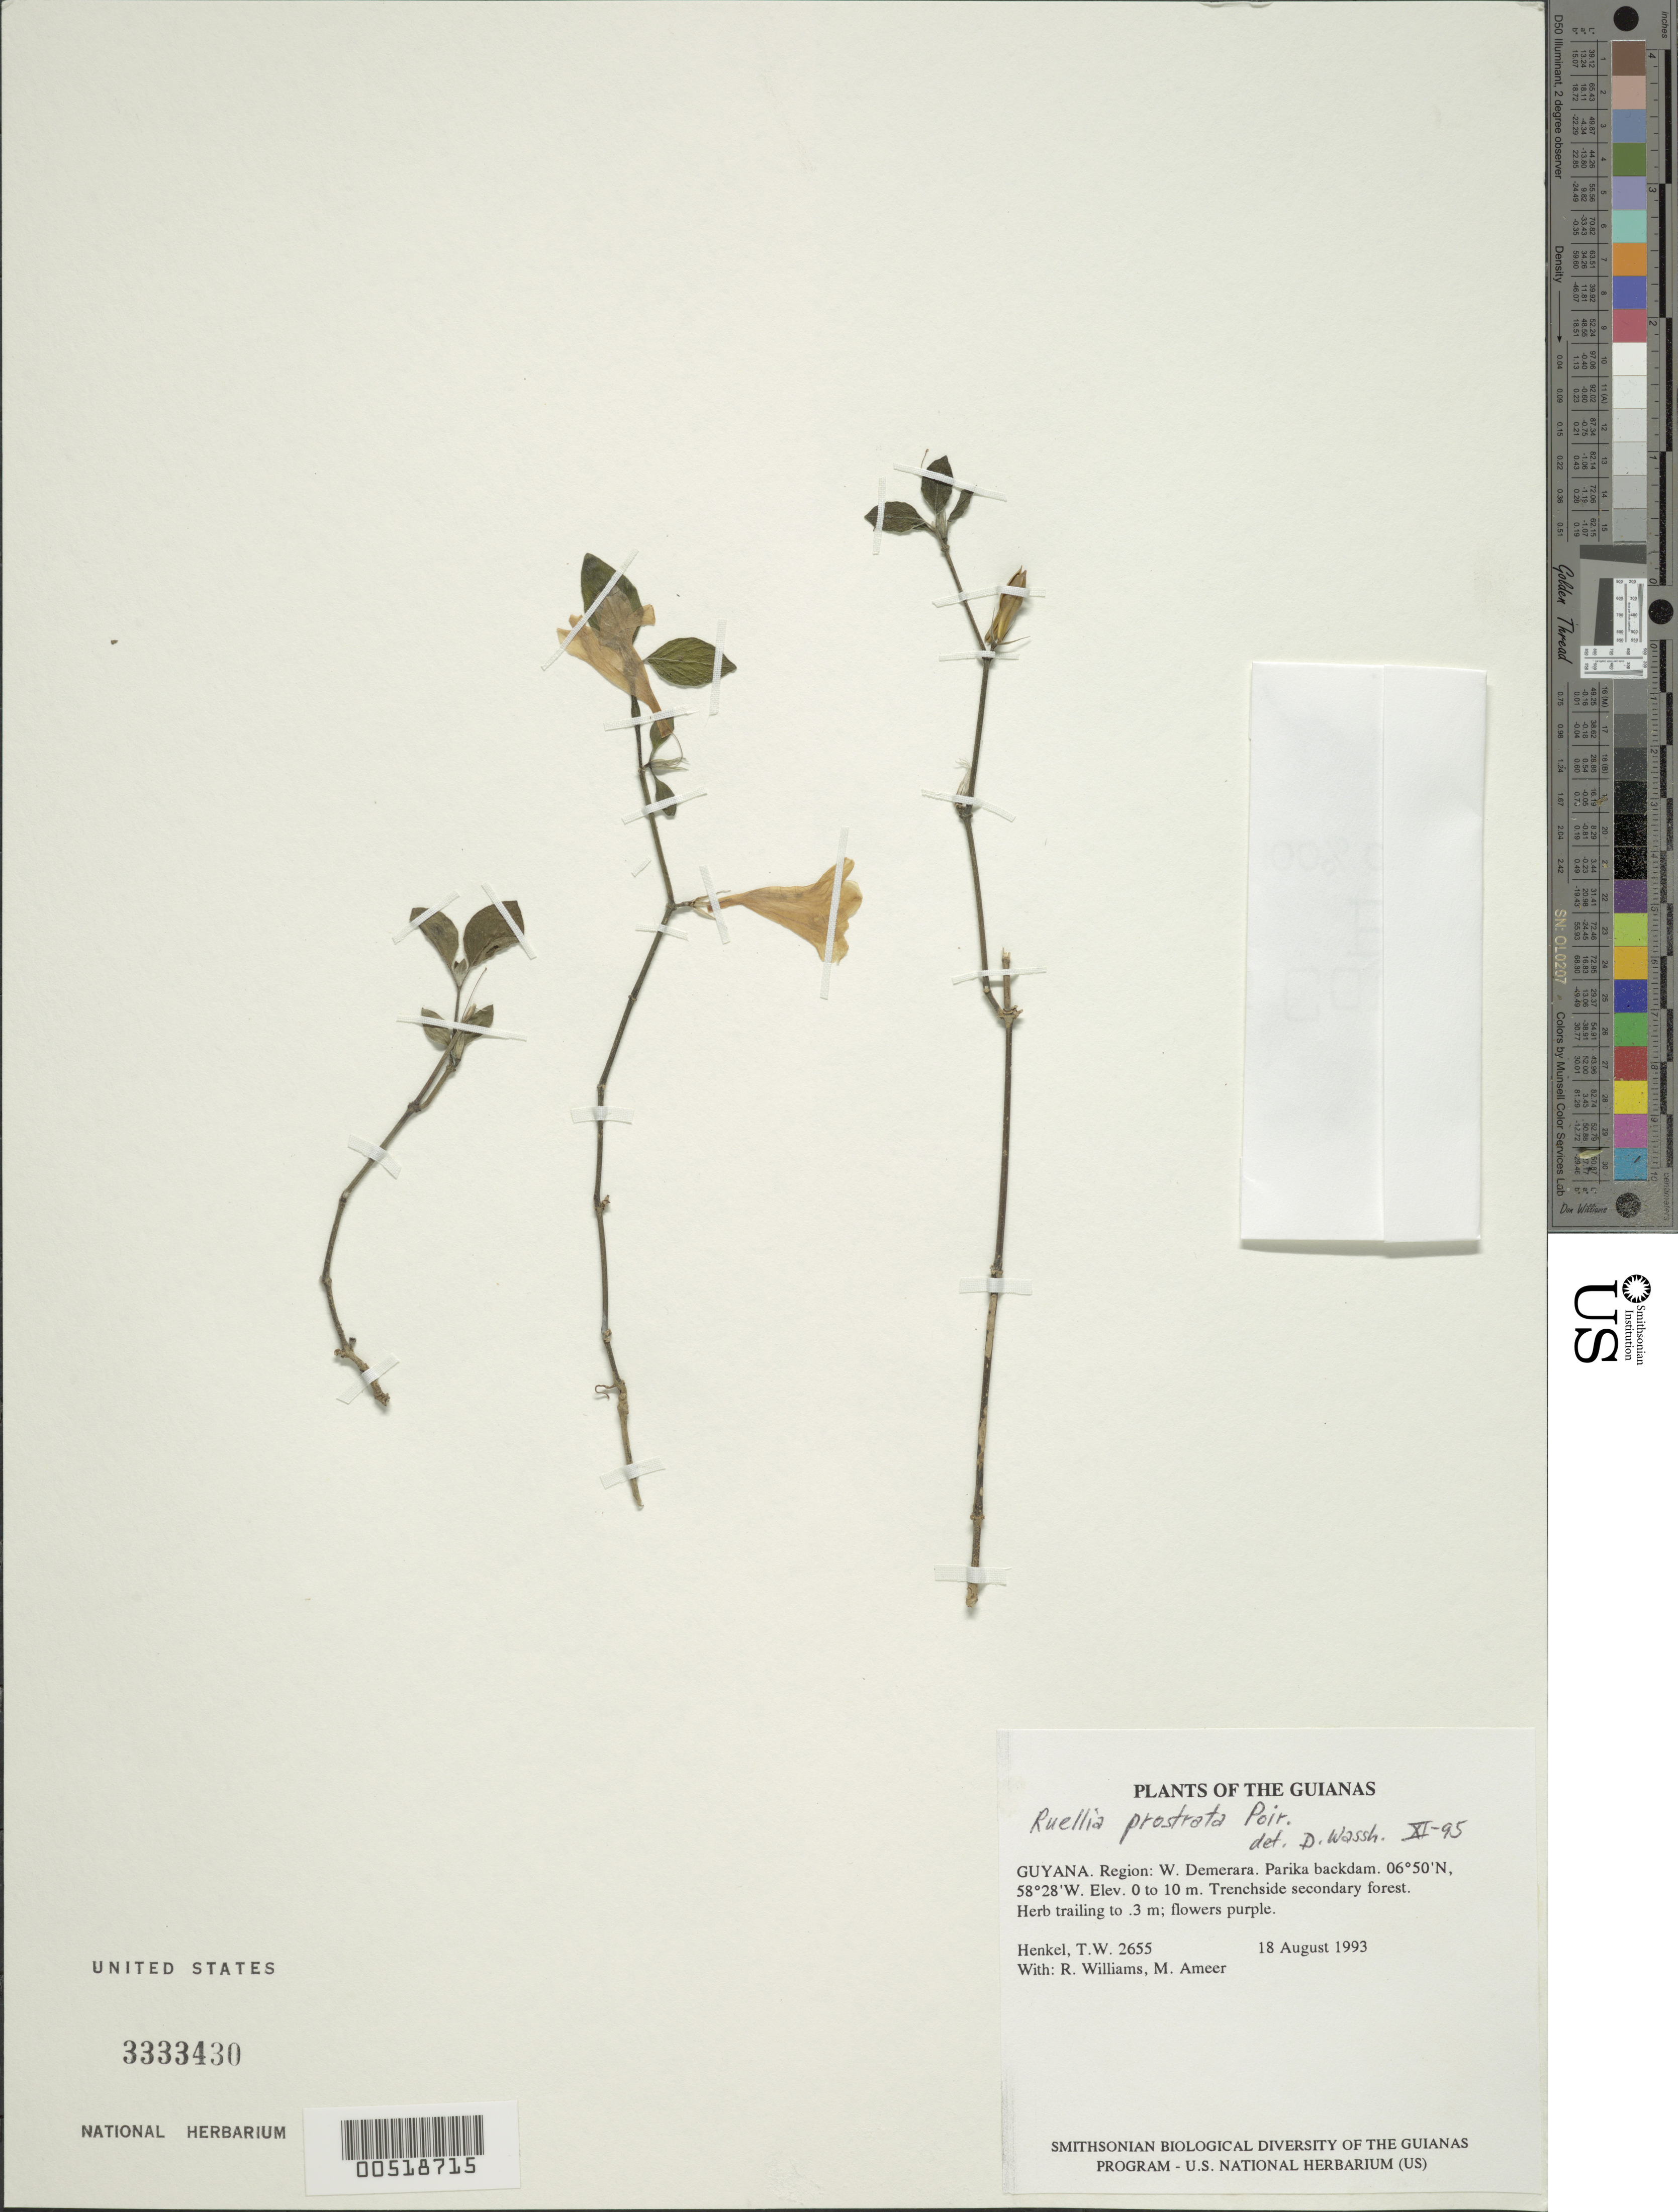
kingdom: Plantae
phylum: Tracheophyta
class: Magnoliopsida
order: Lamiales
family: Acanthaceae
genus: Ruellia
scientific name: Ruellia prostrata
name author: Poir.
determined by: Wasshausen, Dieter C., (BOT), Smithsonian Institution - National Museum of Natural History (UNITED STATES)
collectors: T. Henkel, R. Williams & M. Ameer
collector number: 2655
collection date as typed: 18 August 1993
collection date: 1993-08-18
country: Guyana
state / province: Essequibo Isl-W. Demerara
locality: Parika backdam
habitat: Trenchside secondary forest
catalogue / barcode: US 3333430